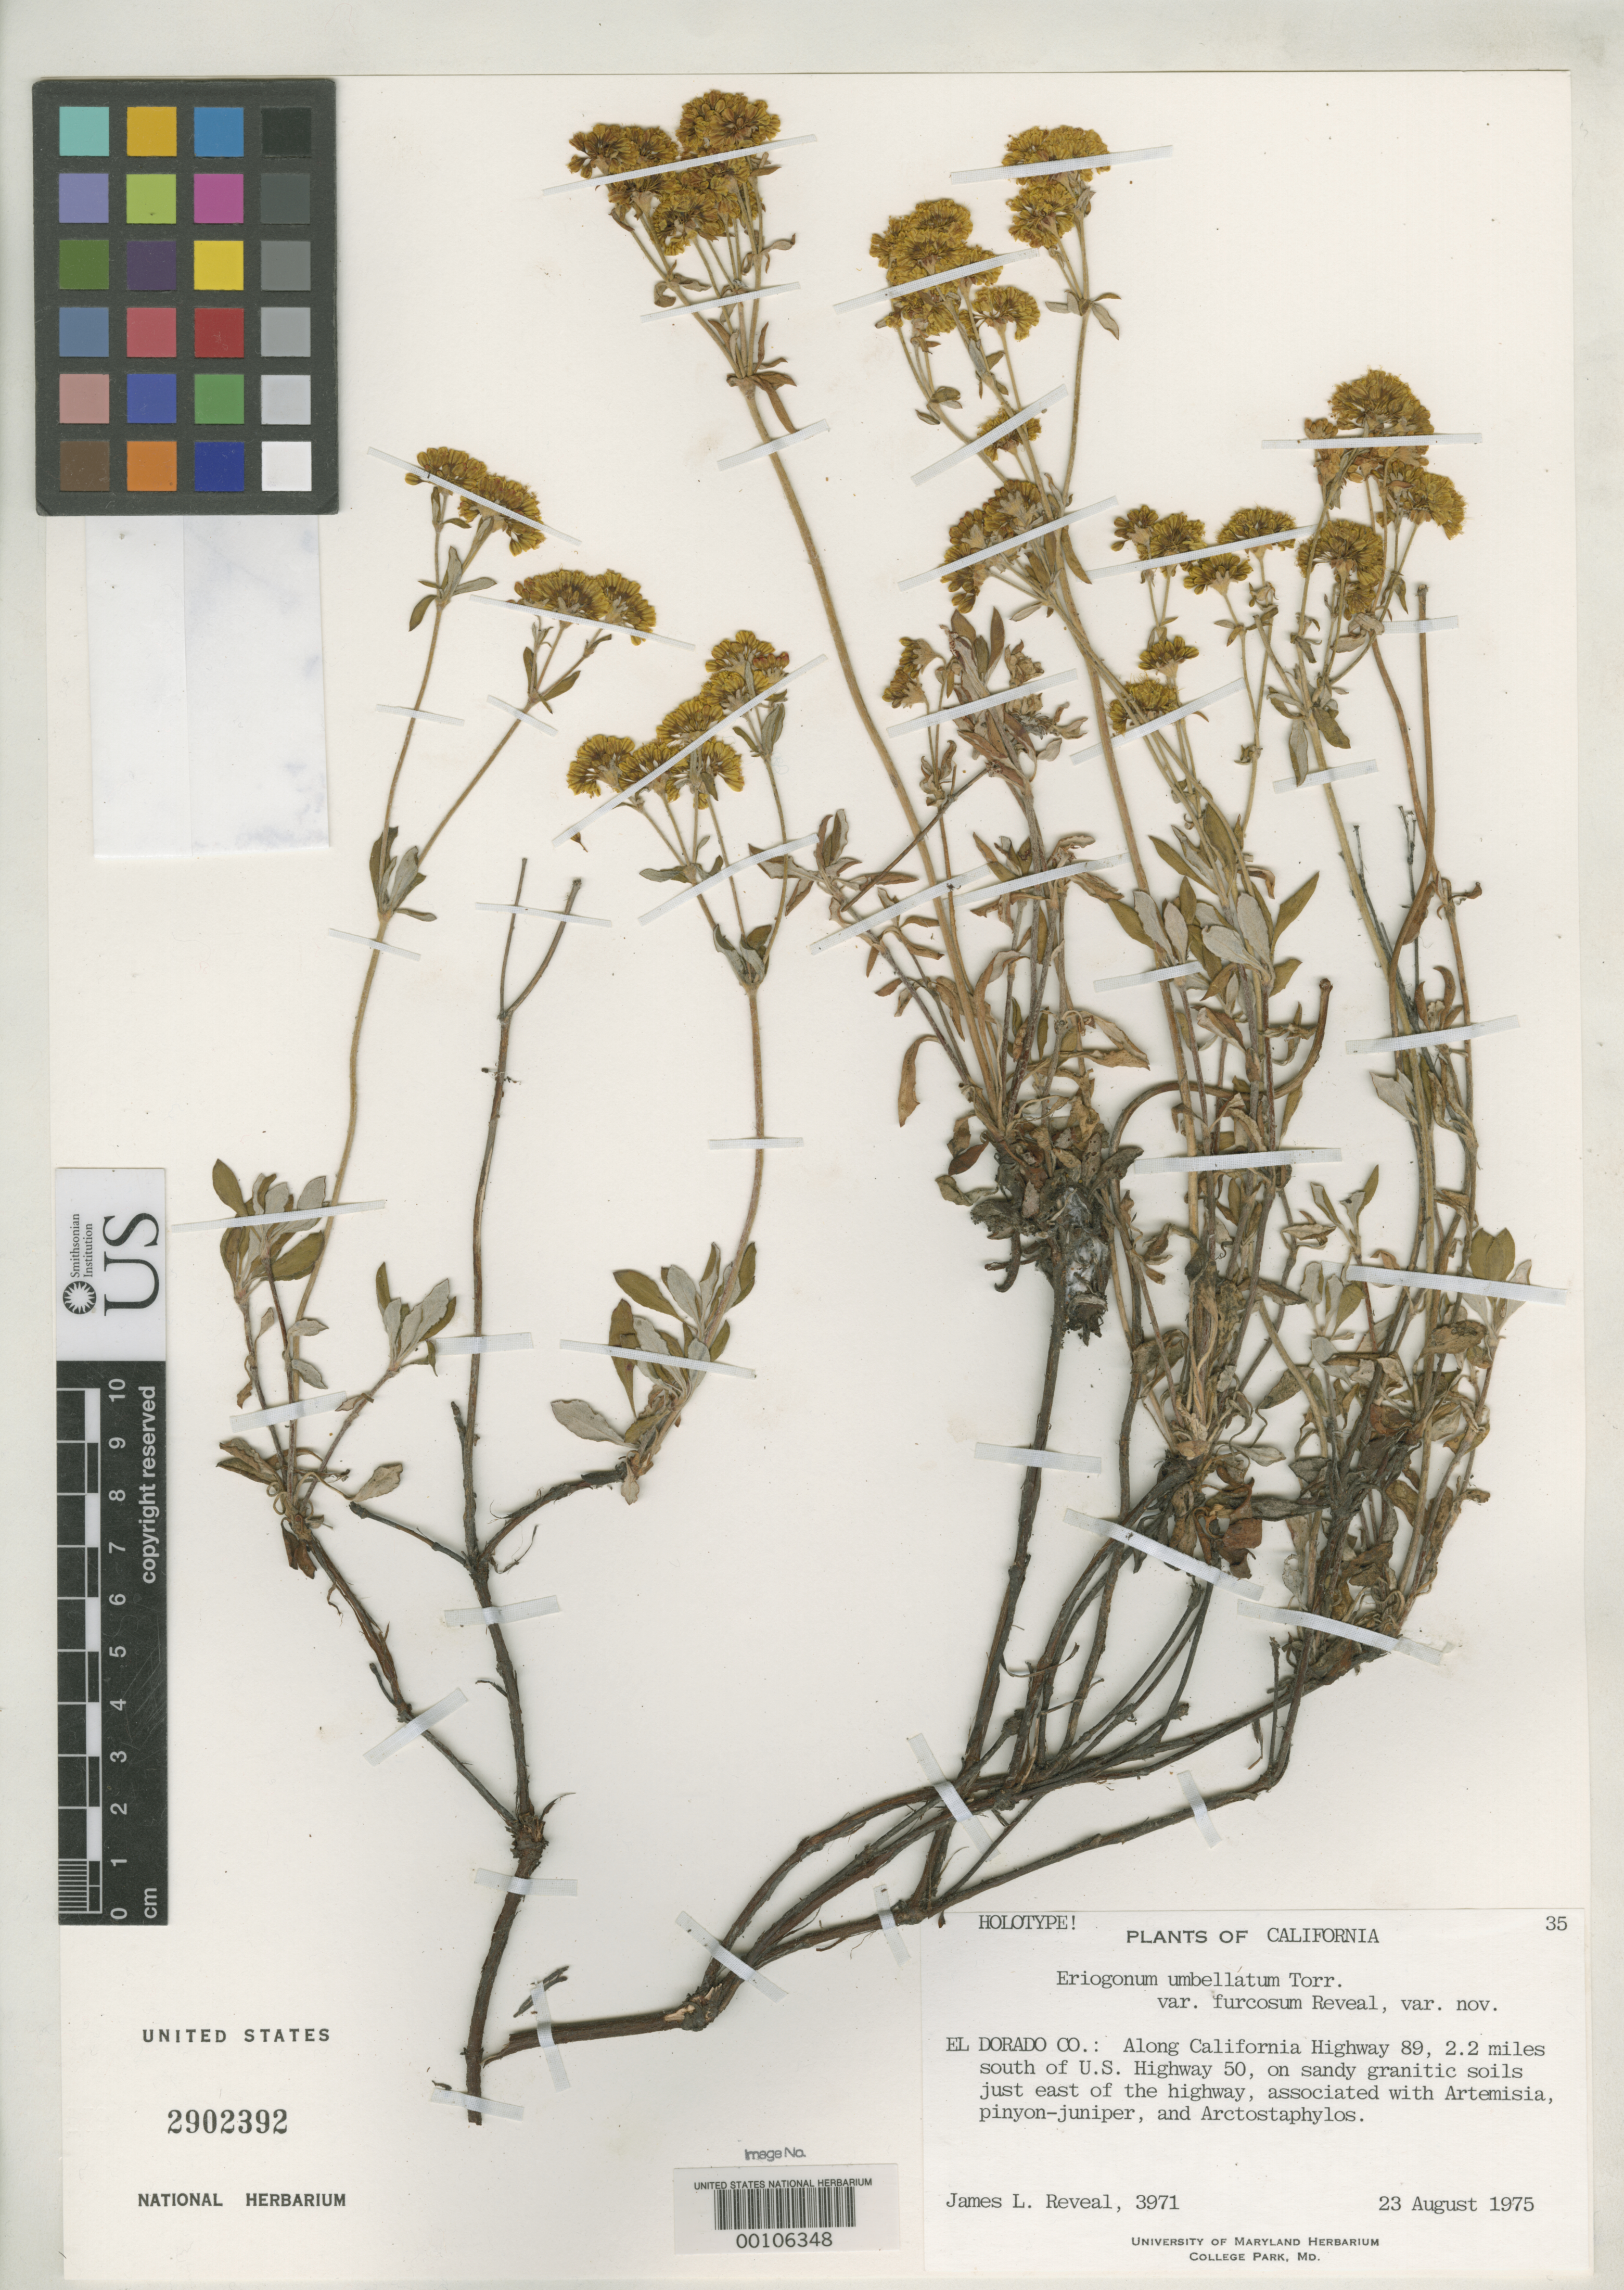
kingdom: Plantae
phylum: Tracheophyta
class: Magnoliopsida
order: Caryophyllales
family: Polygonaceae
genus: Eriogonum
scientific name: Eriogonum umbellatum var. furcosum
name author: Reveal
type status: Holotype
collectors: J. L. Reveal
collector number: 3971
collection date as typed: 23 Aug 1975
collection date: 1975-08-23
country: United States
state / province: California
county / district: El Dorado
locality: Along Calif. Hwy. 89, 2.2 mi S of US Hwy. 50.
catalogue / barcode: US 2902392